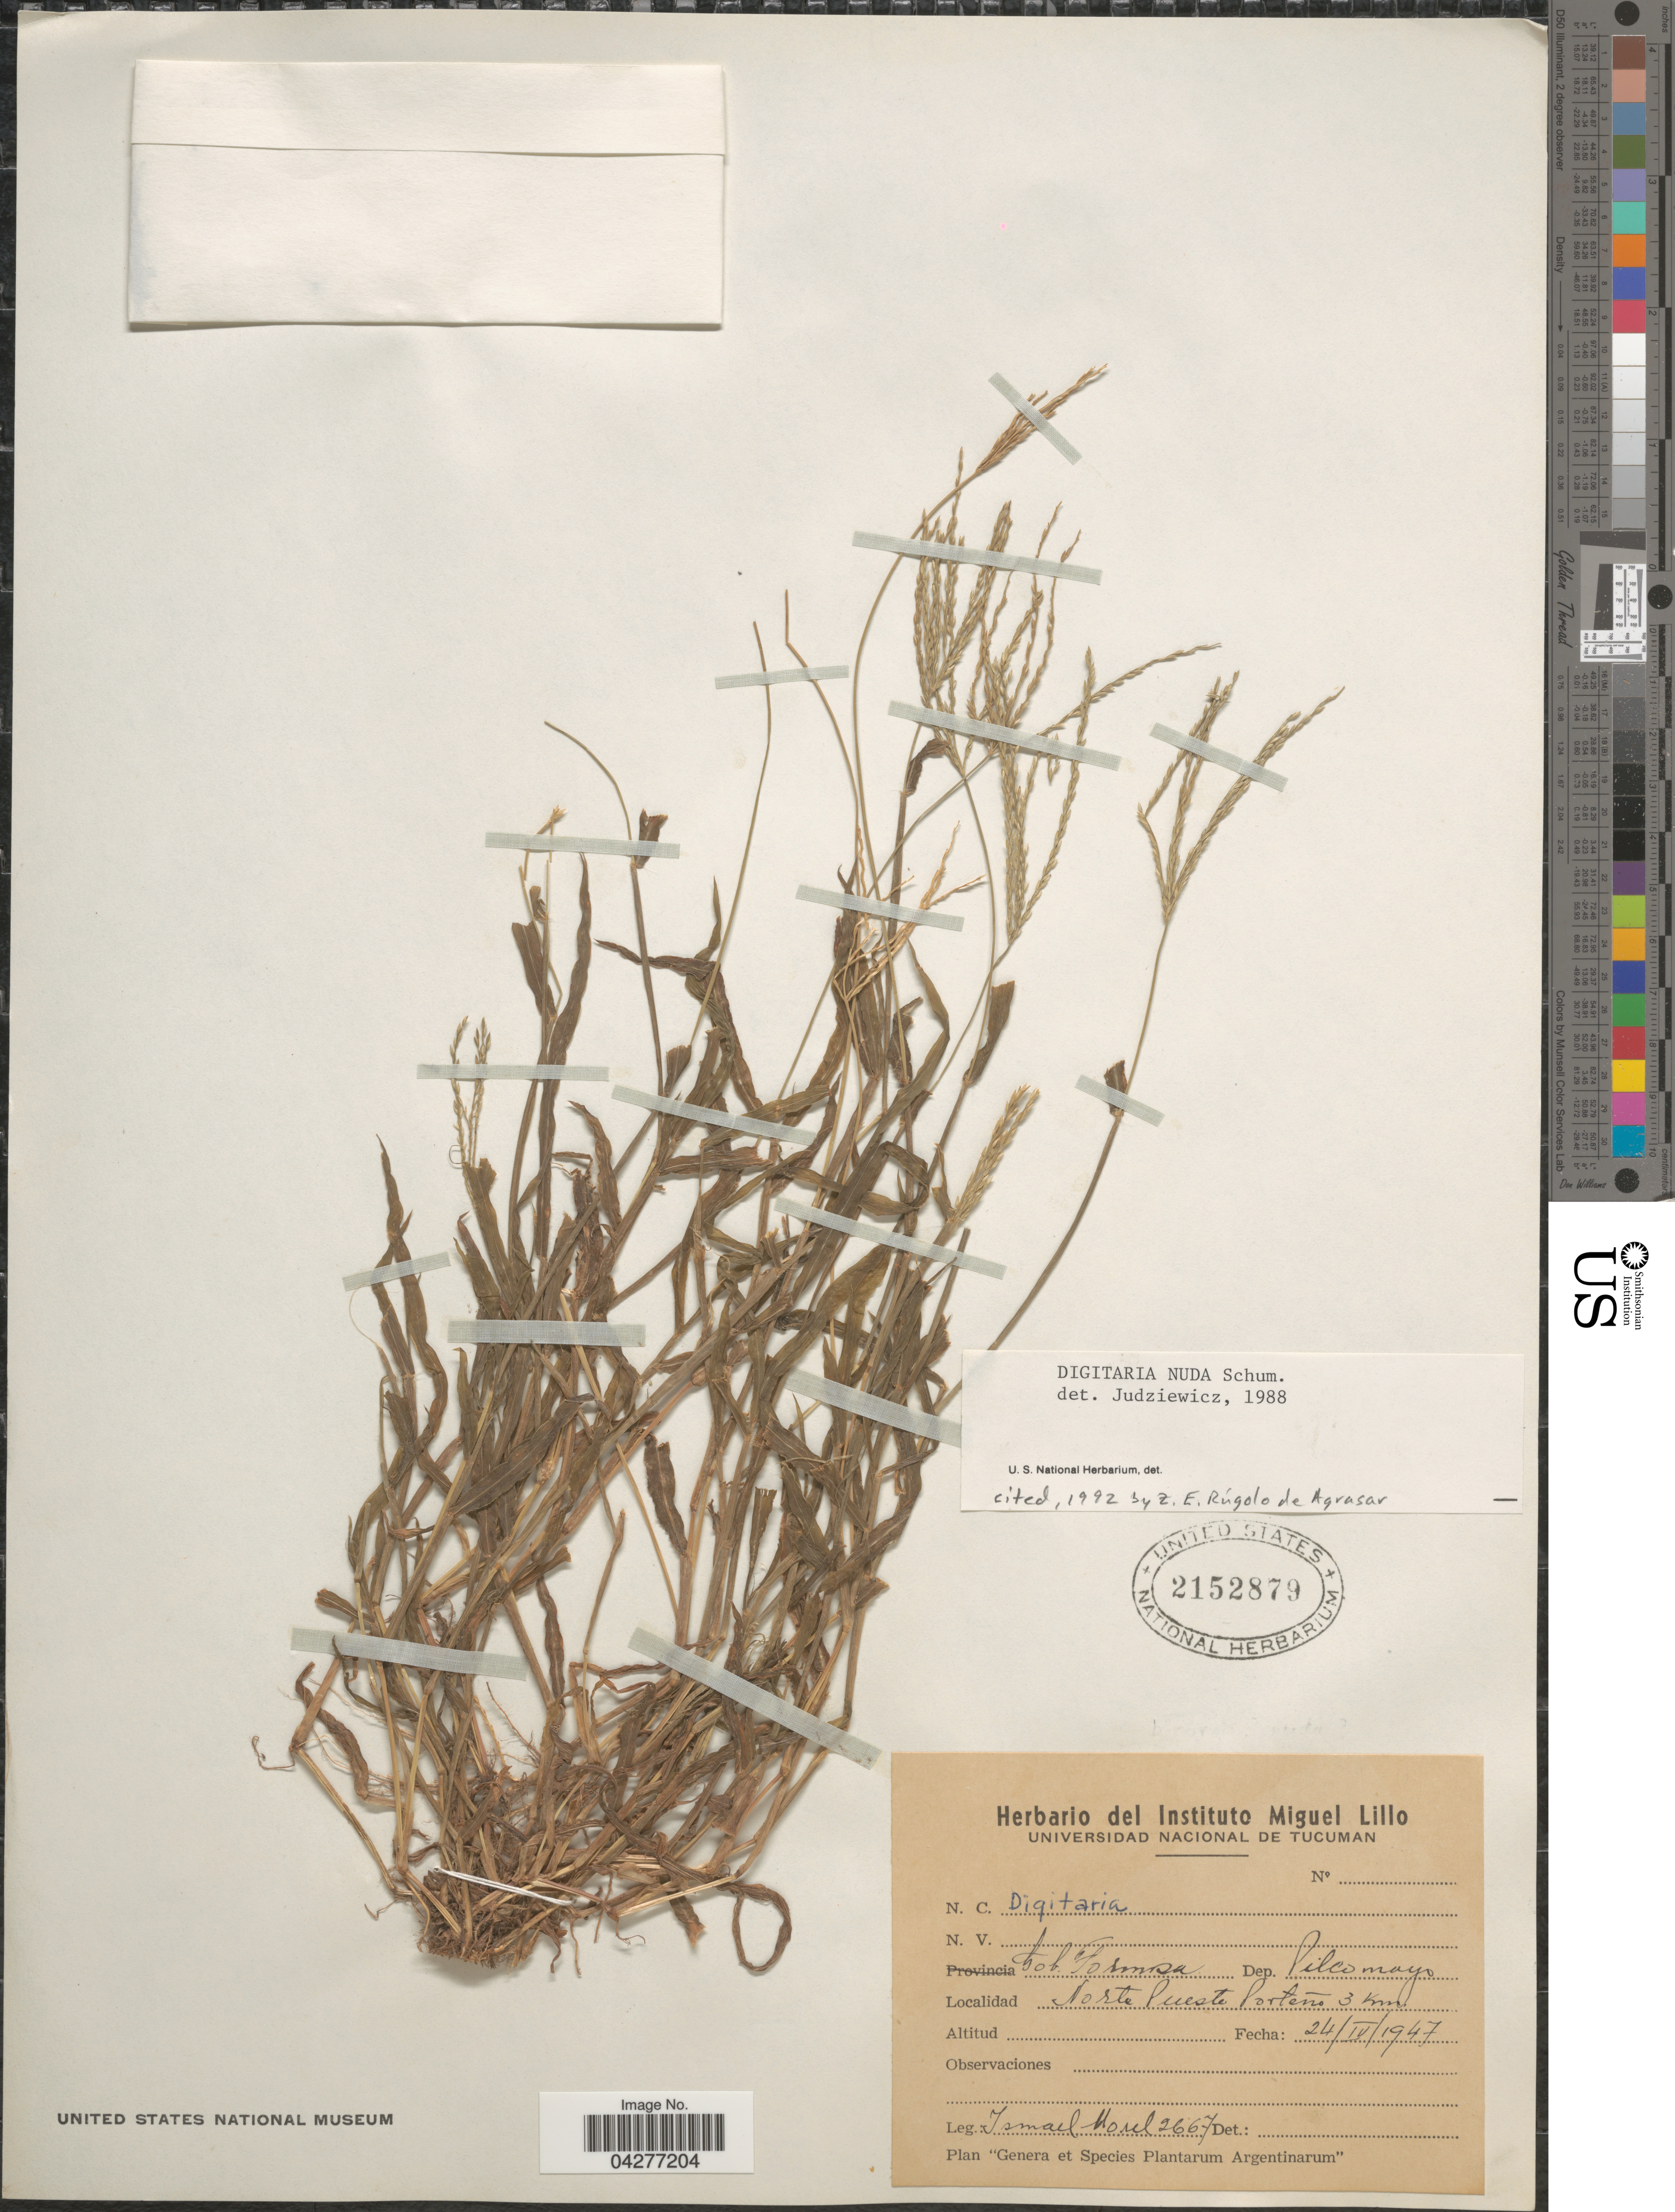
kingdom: Plantae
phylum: Tracheophyta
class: Liliopsida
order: Poales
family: Poaceae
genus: Digitaria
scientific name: Digitaria nuda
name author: Schumach.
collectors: I. Morel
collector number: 2667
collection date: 1947-04-24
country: Argentina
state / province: Formosa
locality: Gob. Formosa. Dep. Pilcomayo. Norte Pueste Porteño 3 Km.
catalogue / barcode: US 2152879